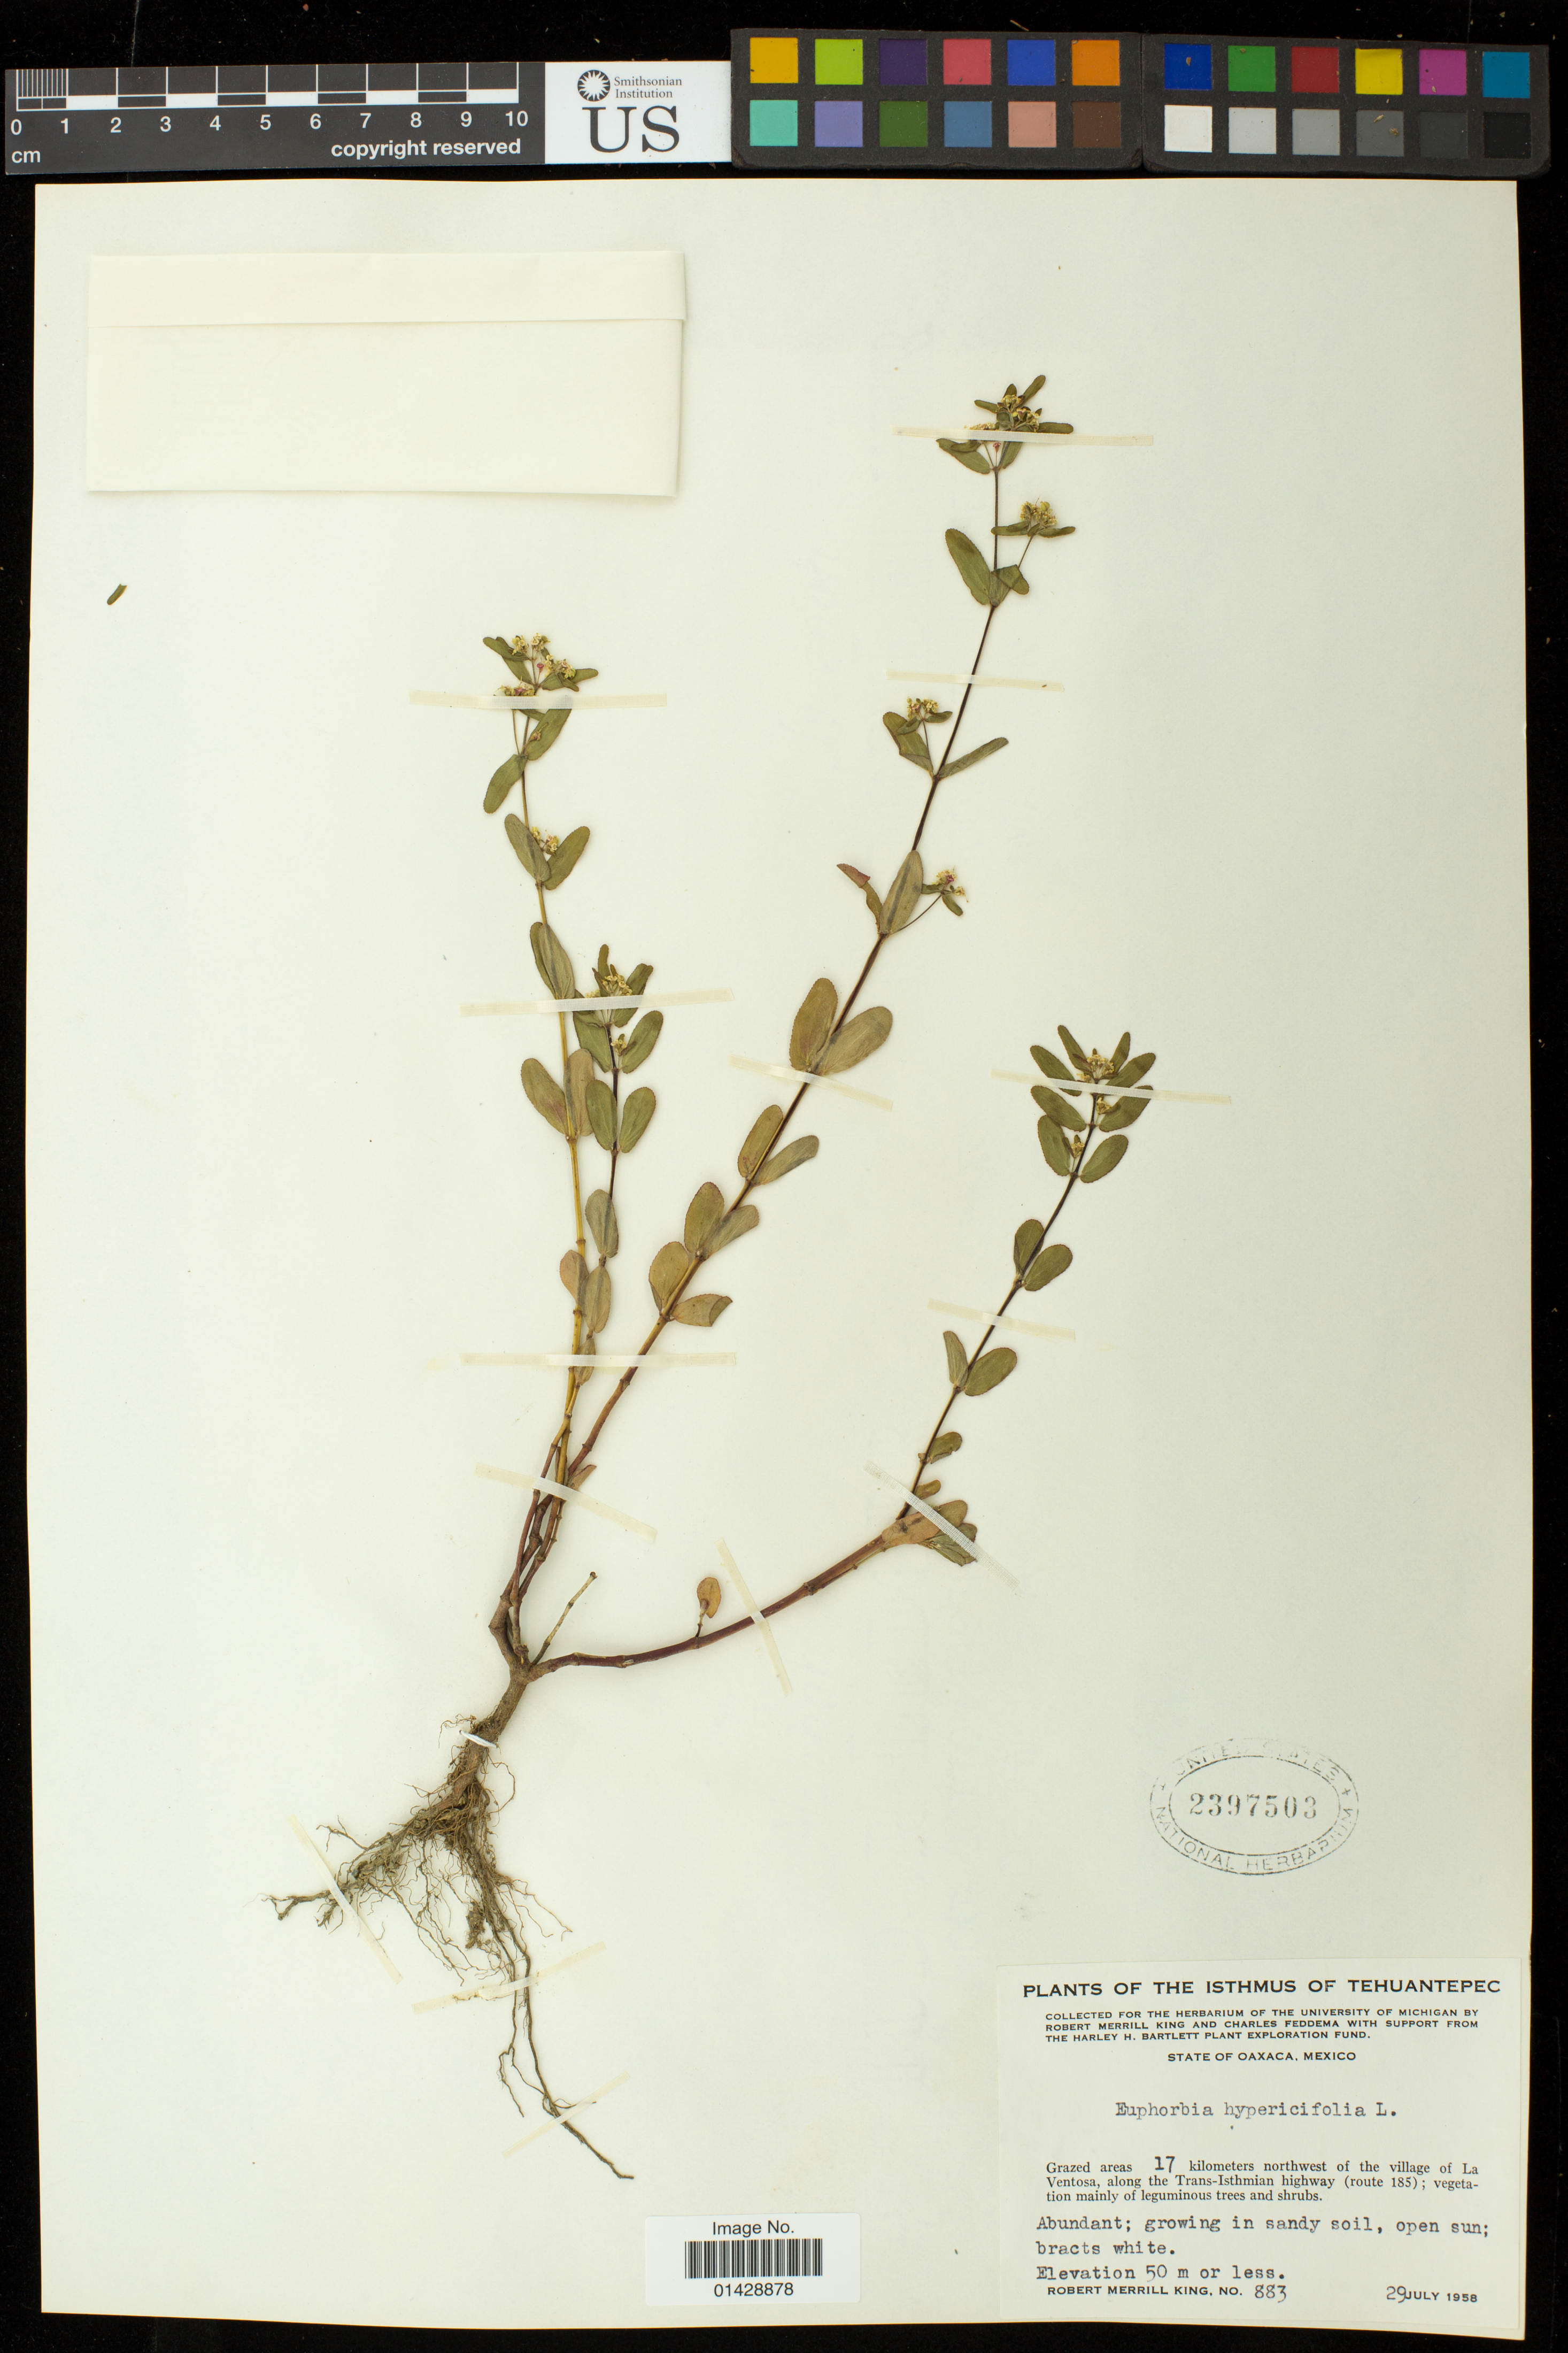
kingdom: Plantae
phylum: Tracheophyta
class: Magnoliopsida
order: Malpighiales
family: Euphorbiaceae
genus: Euphorbia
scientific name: Euphorbia lasiocarpa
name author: Klotzsch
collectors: R. M. King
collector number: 883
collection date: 1958-07-29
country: Mexico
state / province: Oaxaca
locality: Grazed areas 17 kilometers northwest of the village of La Ventosa, along the Trans-Isthmian highway (route 185)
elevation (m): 50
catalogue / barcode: US 2397503